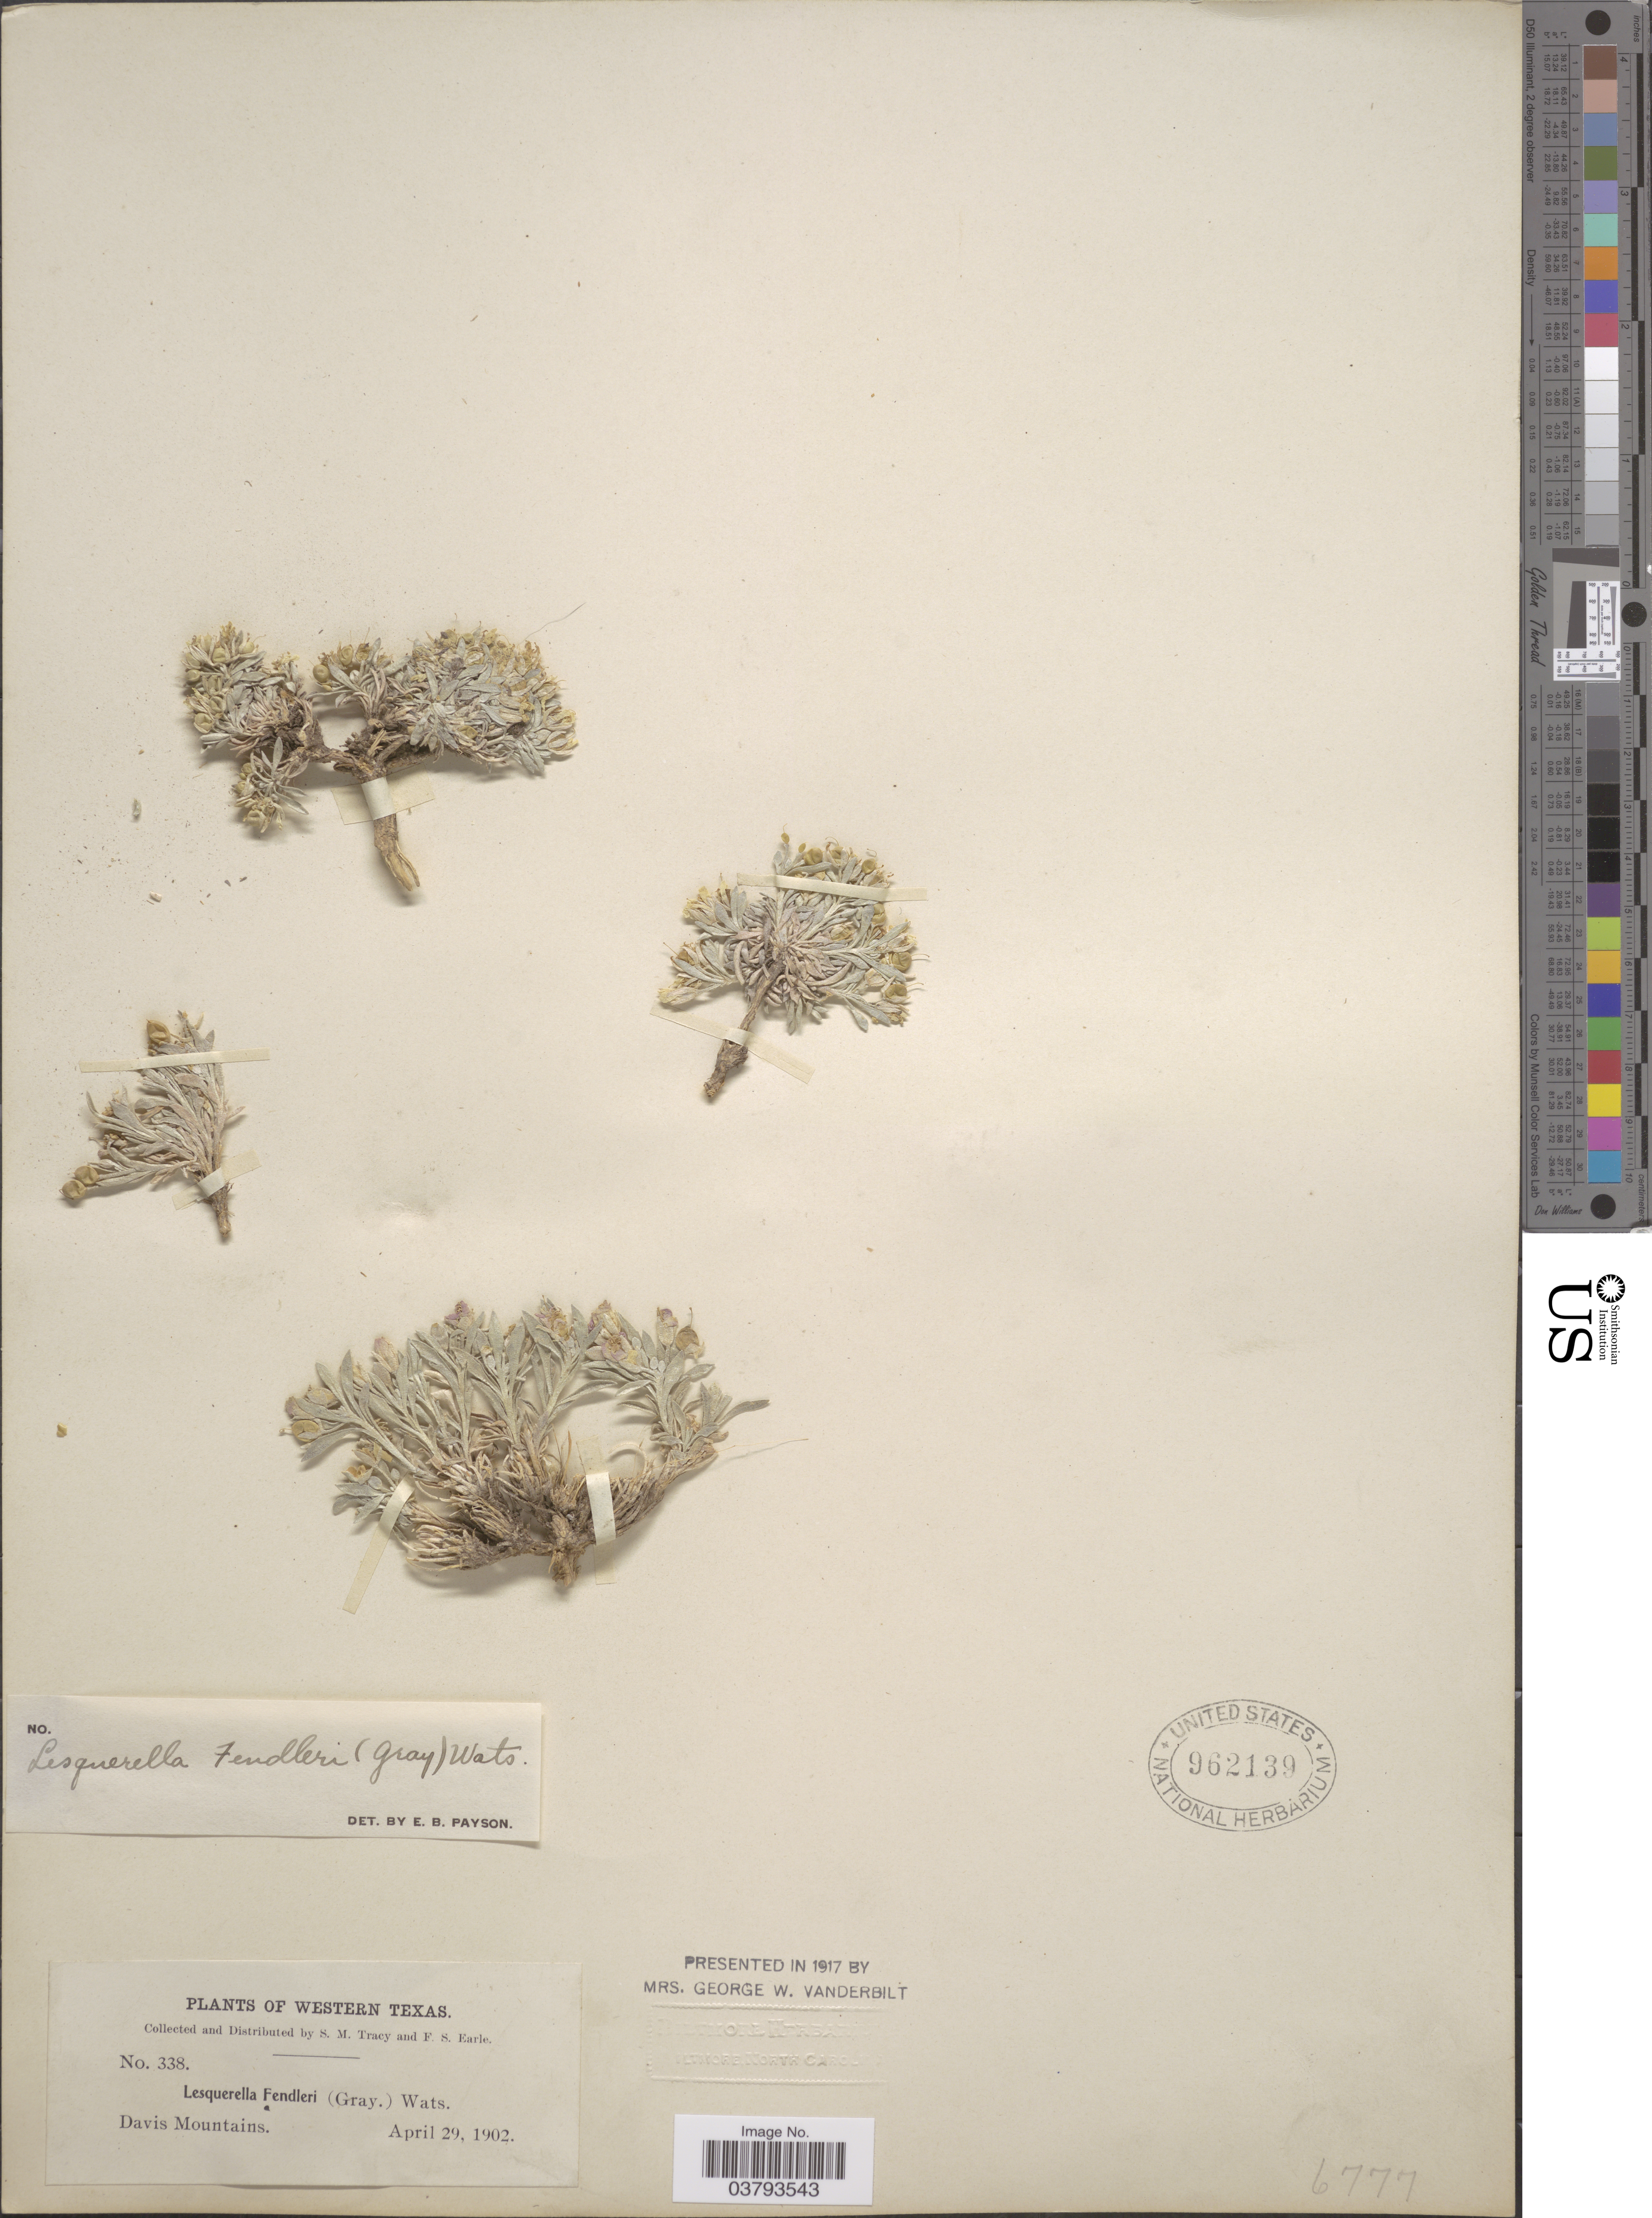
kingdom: Plantae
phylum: Tracheophyta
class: Magnoliopsida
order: Brassicales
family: Brassicaceae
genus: Lesquerella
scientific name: Lesquerella fendleri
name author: (A. Gray) S. Watson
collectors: S. M. Tracy & F. S. Earle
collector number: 338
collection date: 1902-04-29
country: United States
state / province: Texas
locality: Western Texas. Davis Mountains.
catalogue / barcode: US 962139